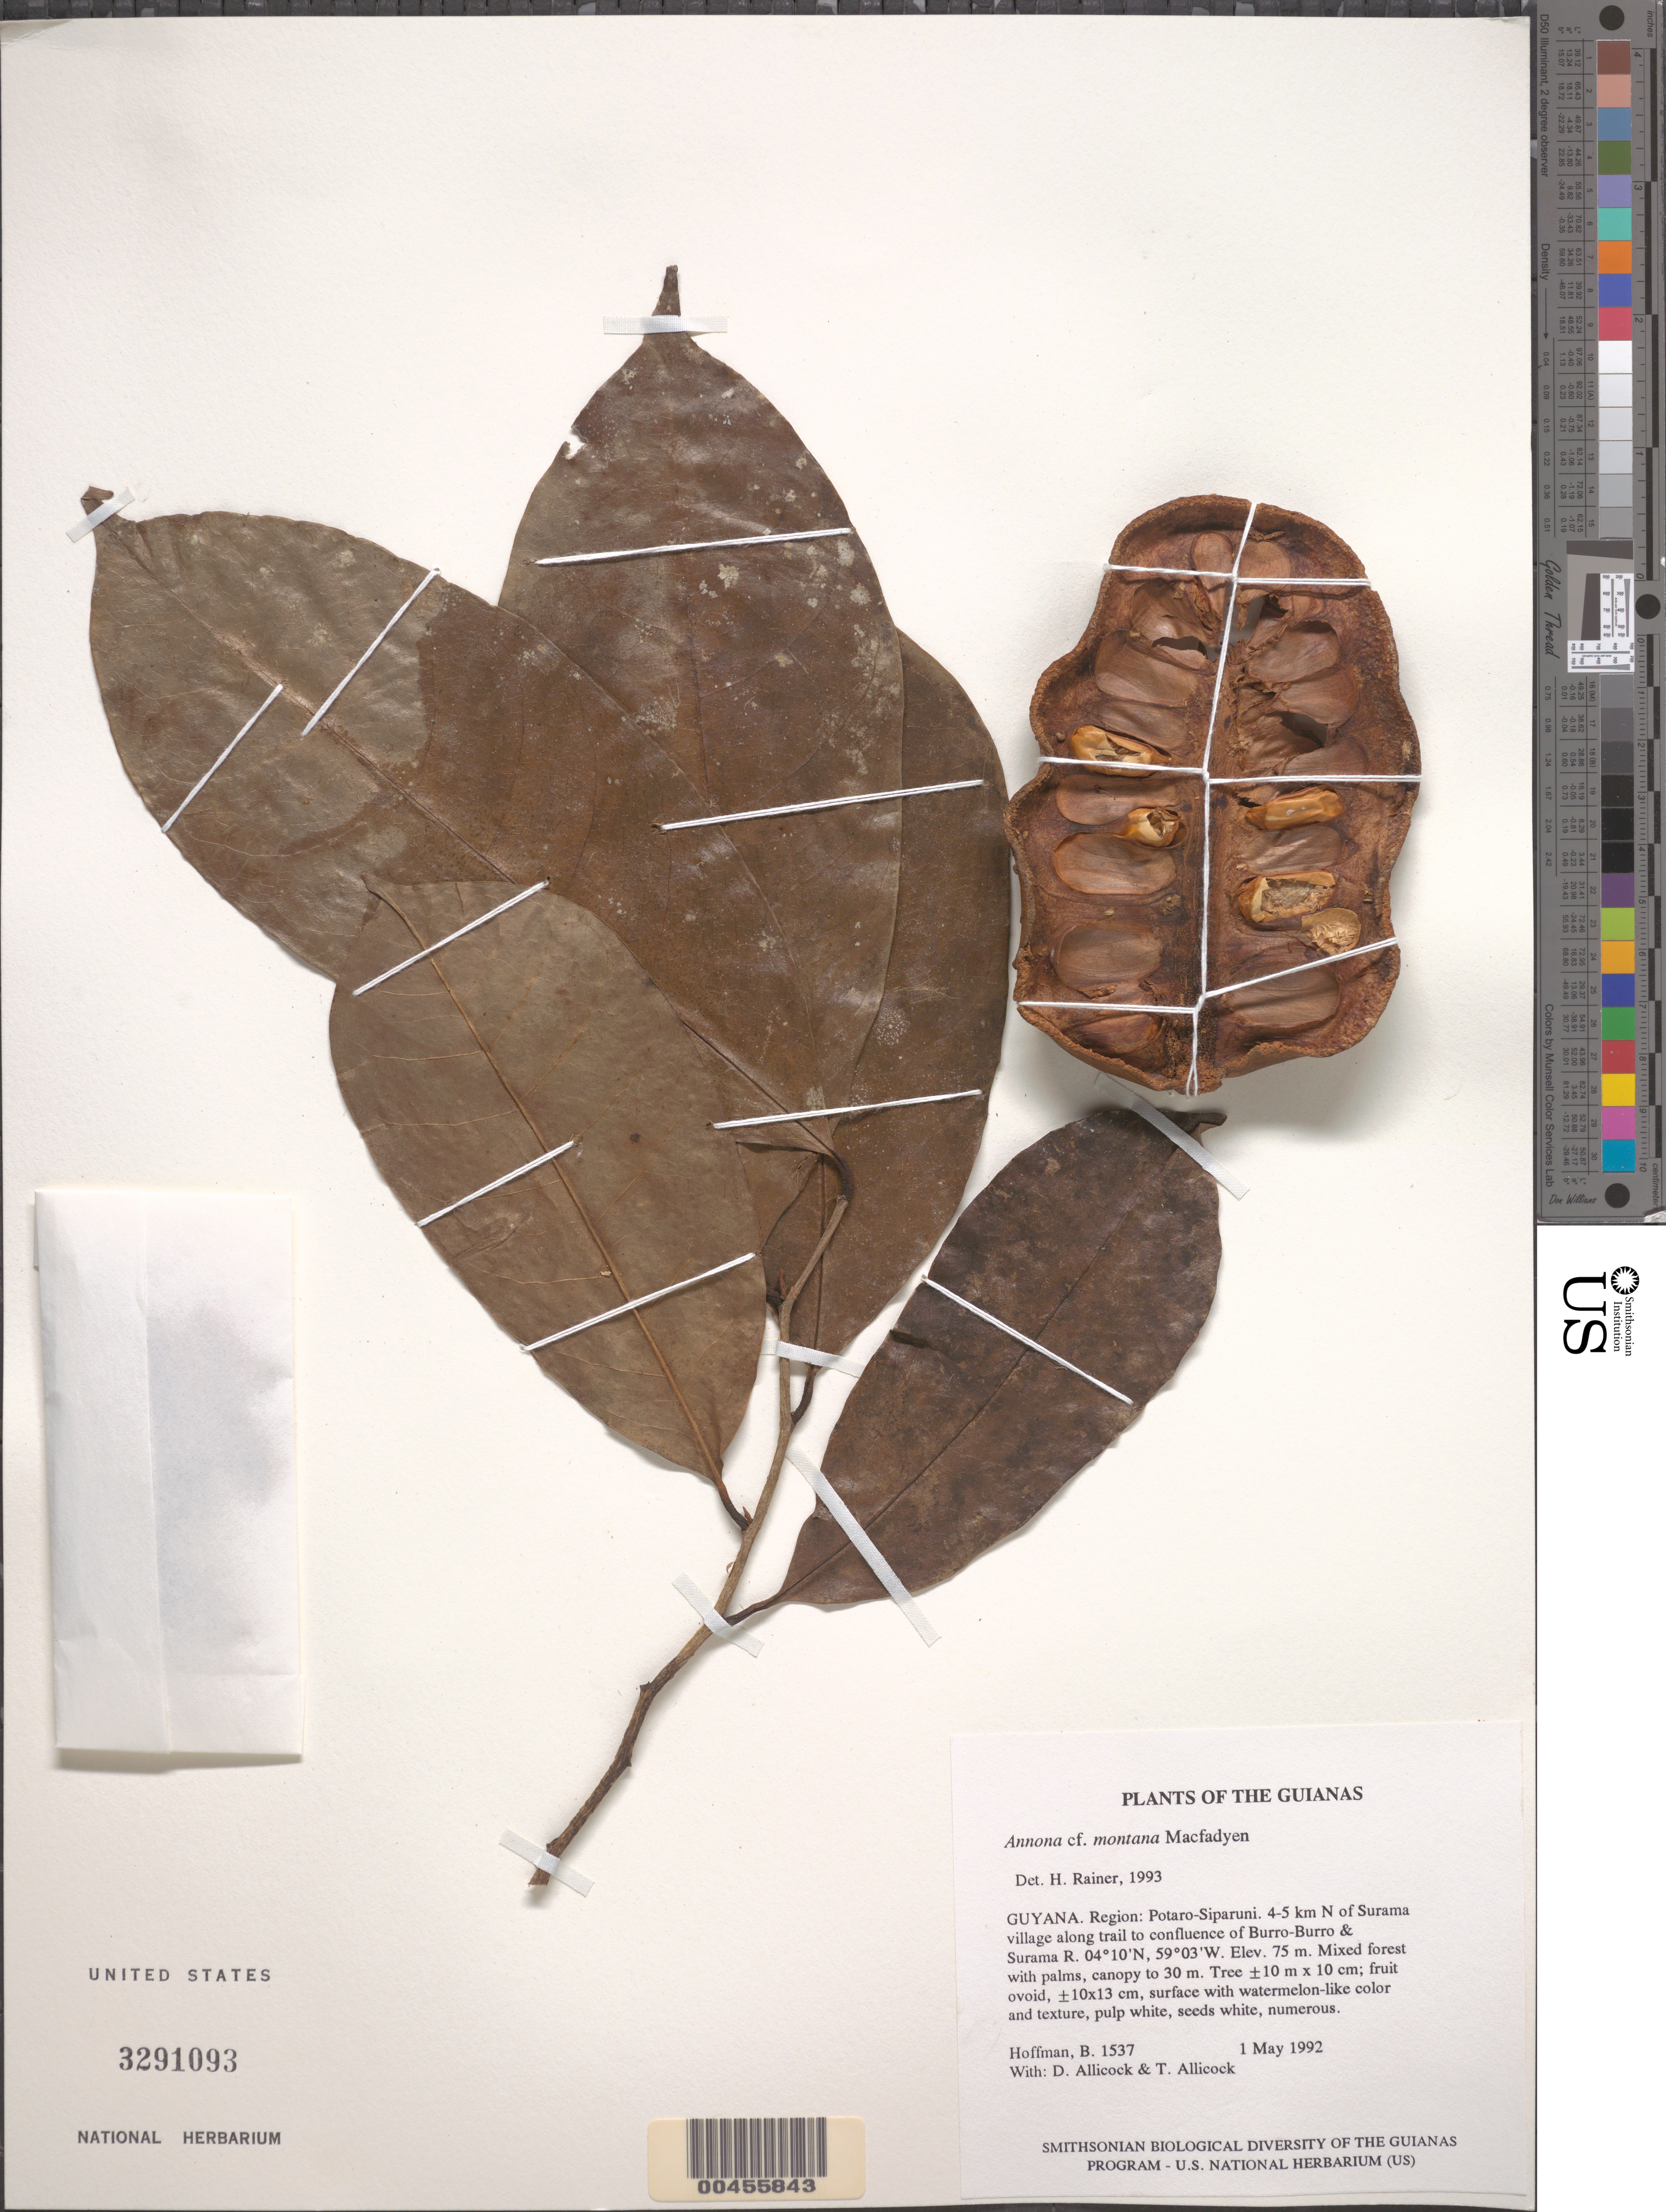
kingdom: Plantae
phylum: Tracheophyta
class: Magnoliopsida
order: Magnoliales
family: Annonaceae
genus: Annona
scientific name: Annona montana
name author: Macfad.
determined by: Rainer, H.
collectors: B. Hoffman, D. Allicock & T. Allicock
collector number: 1537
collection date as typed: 1 May 1992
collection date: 1992-05-01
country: Guyana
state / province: Potaro-Siparuni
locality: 4-5 km N of Surama village along trail to confluence of Burro-Burro & Surama Rivers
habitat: Mixed forest with palms, canopy to 30 m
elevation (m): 75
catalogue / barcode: US 3291093